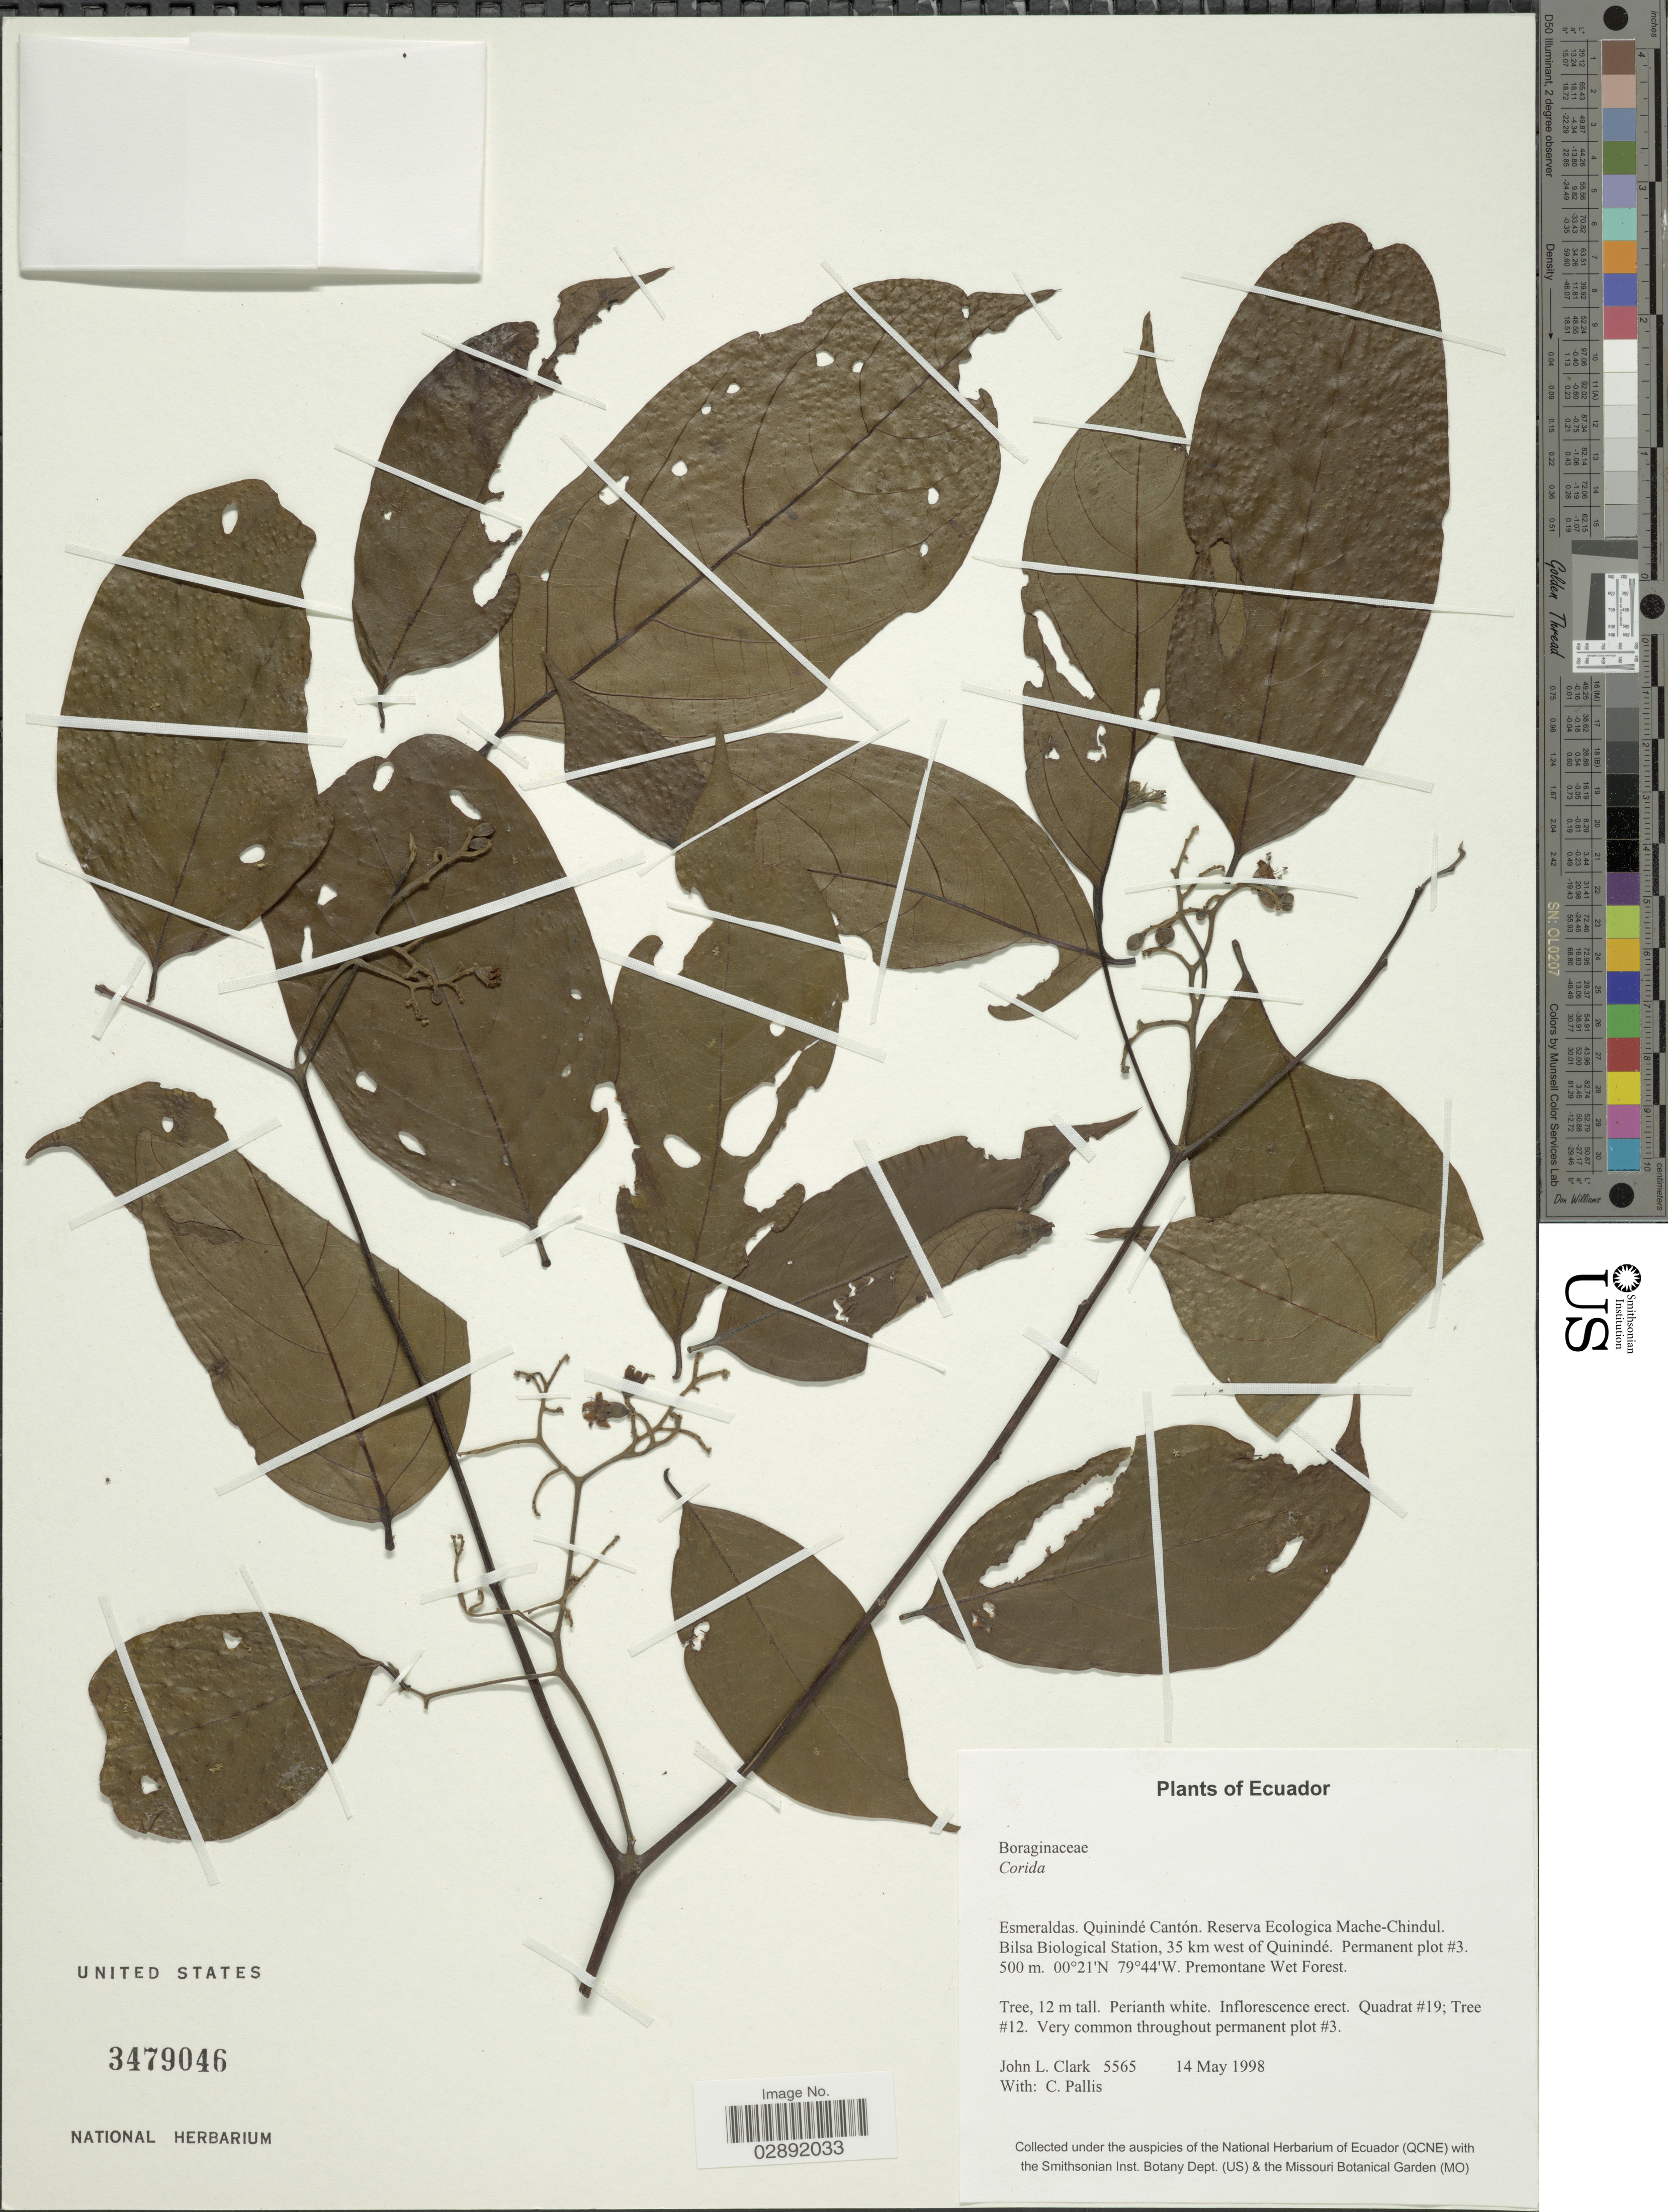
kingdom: Plantae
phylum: Tracheophyta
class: Magnoliopsida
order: Boraginales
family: Cordiaceae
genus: Cordia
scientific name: Cordia sp.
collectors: J. L. Clark & C. Pallis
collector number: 5565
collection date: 1998-05-14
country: Ecuador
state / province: Esmeraldas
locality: Quinindé Cantón. Reserva Ecologica Mache-Chindul. Bilsa Biological Station, 35 km west of Quinindé. Permanent plot #3.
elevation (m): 500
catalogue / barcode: US 3479046